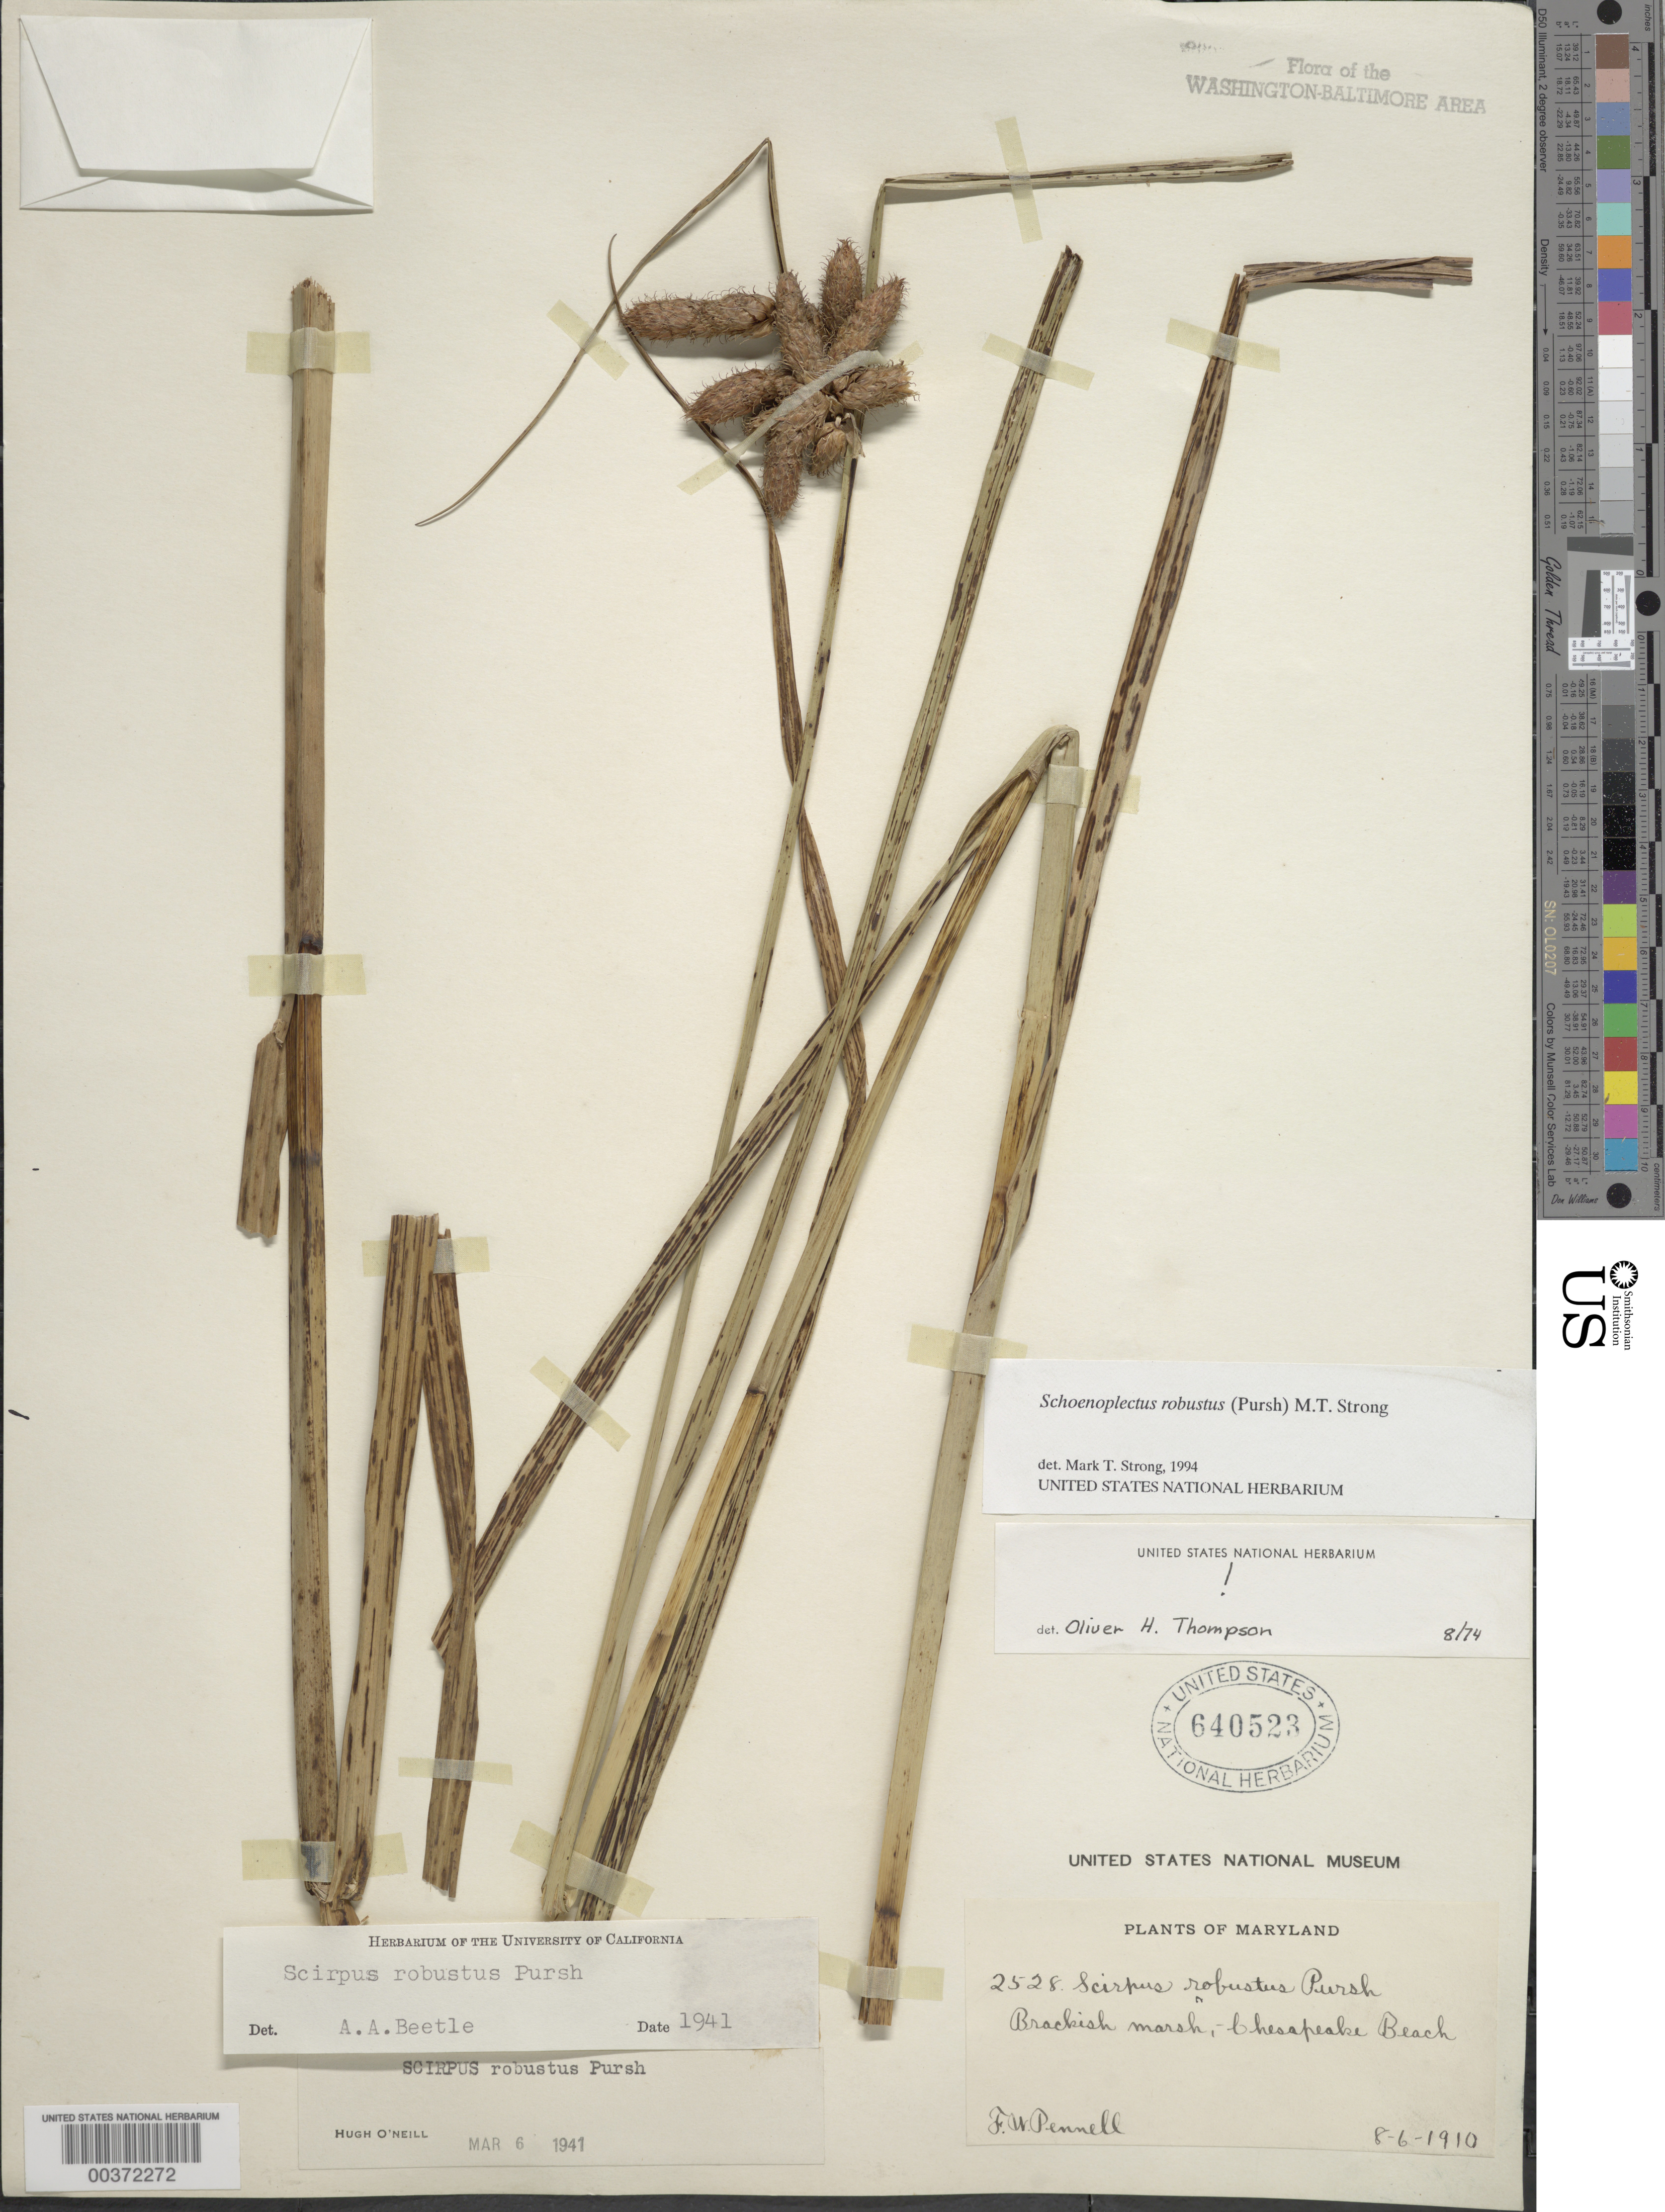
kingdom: Plantae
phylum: Tracheophyta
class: Liliopsida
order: Poales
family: Cyperaceae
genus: Bolboschoenus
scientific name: Bolboschoenus robustus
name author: (Pursh) Soják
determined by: Strong, M. T., (US), Smithsonian Institution - National Museum of Natural History (UNITED STATES)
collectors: F. W. Pennell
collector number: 2528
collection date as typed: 06 Aug 1910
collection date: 1910-08-06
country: United States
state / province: Maryland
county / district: Calvert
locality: Chesapeake Beach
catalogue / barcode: US 640523